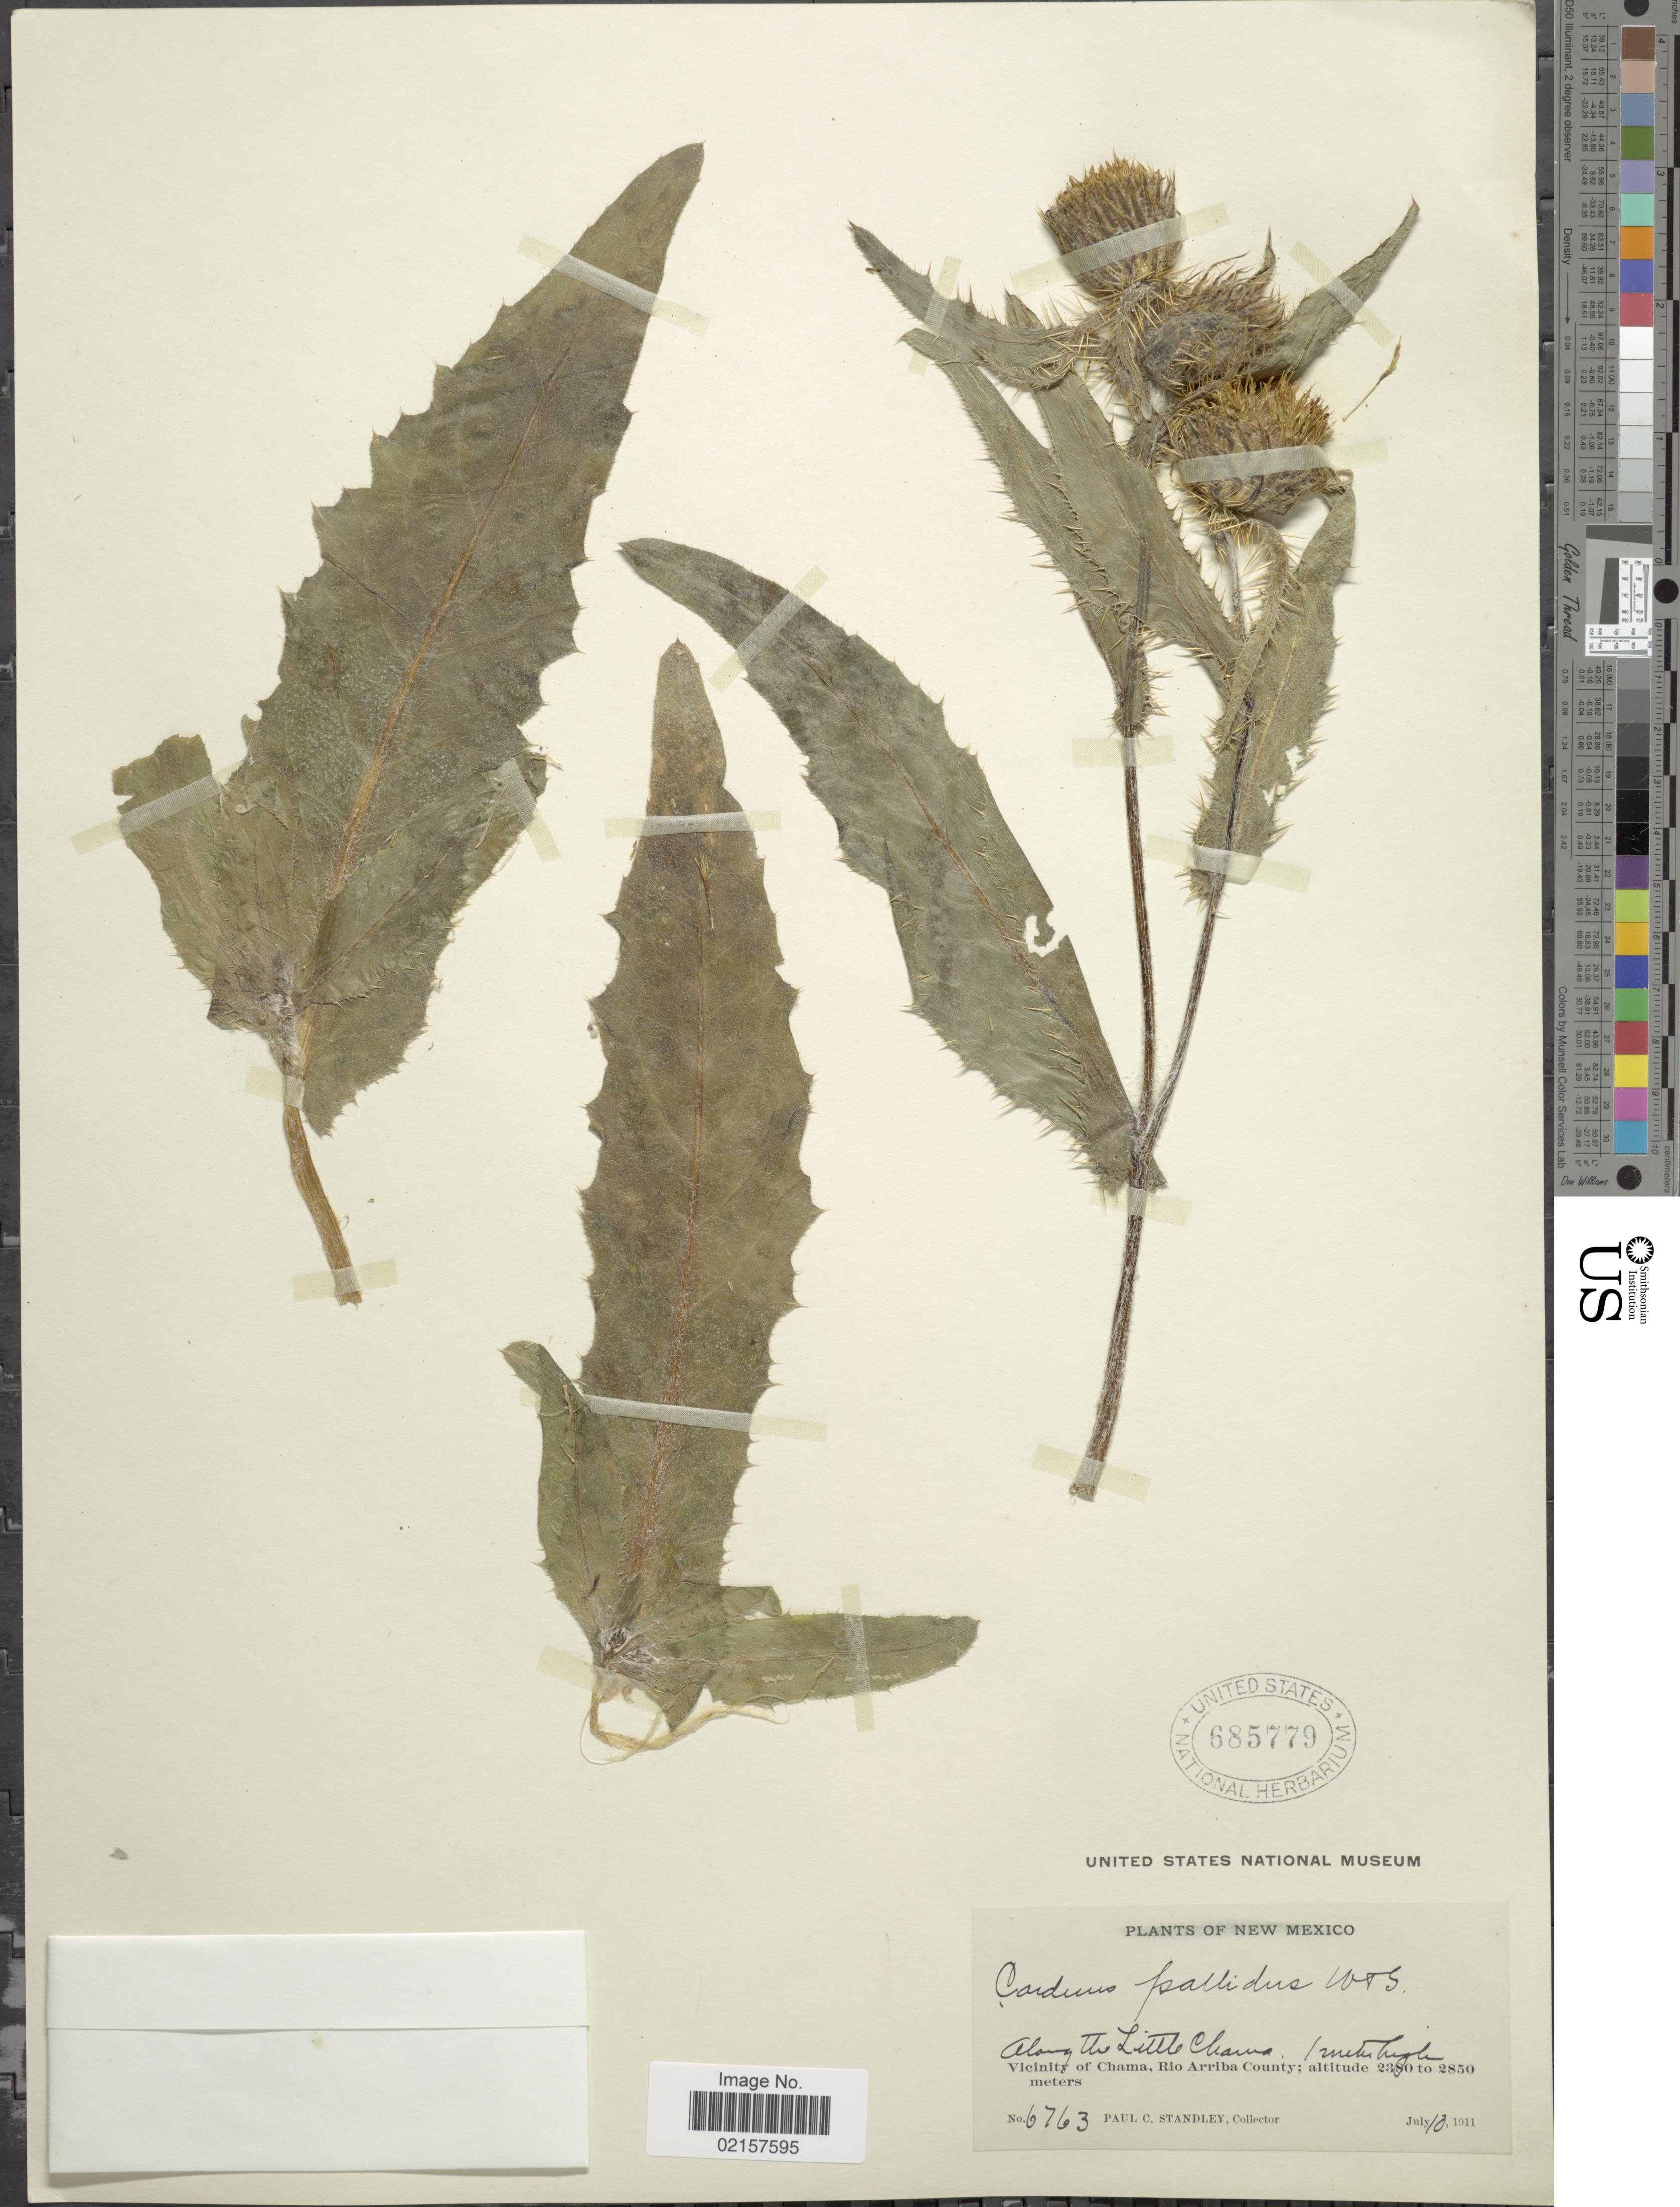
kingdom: Plantae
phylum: Tracheophyta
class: Magnoliopsida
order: Asterales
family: Asteraceae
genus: Cirsium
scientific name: Cirsium parryi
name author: (A. Gray) Petr.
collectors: P. C. Standley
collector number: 6763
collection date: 1911-07-10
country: United States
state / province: New Mexico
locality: Along the Little Chama, vicinity of Chama, Rio Arriba County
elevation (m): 2380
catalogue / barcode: US 685779